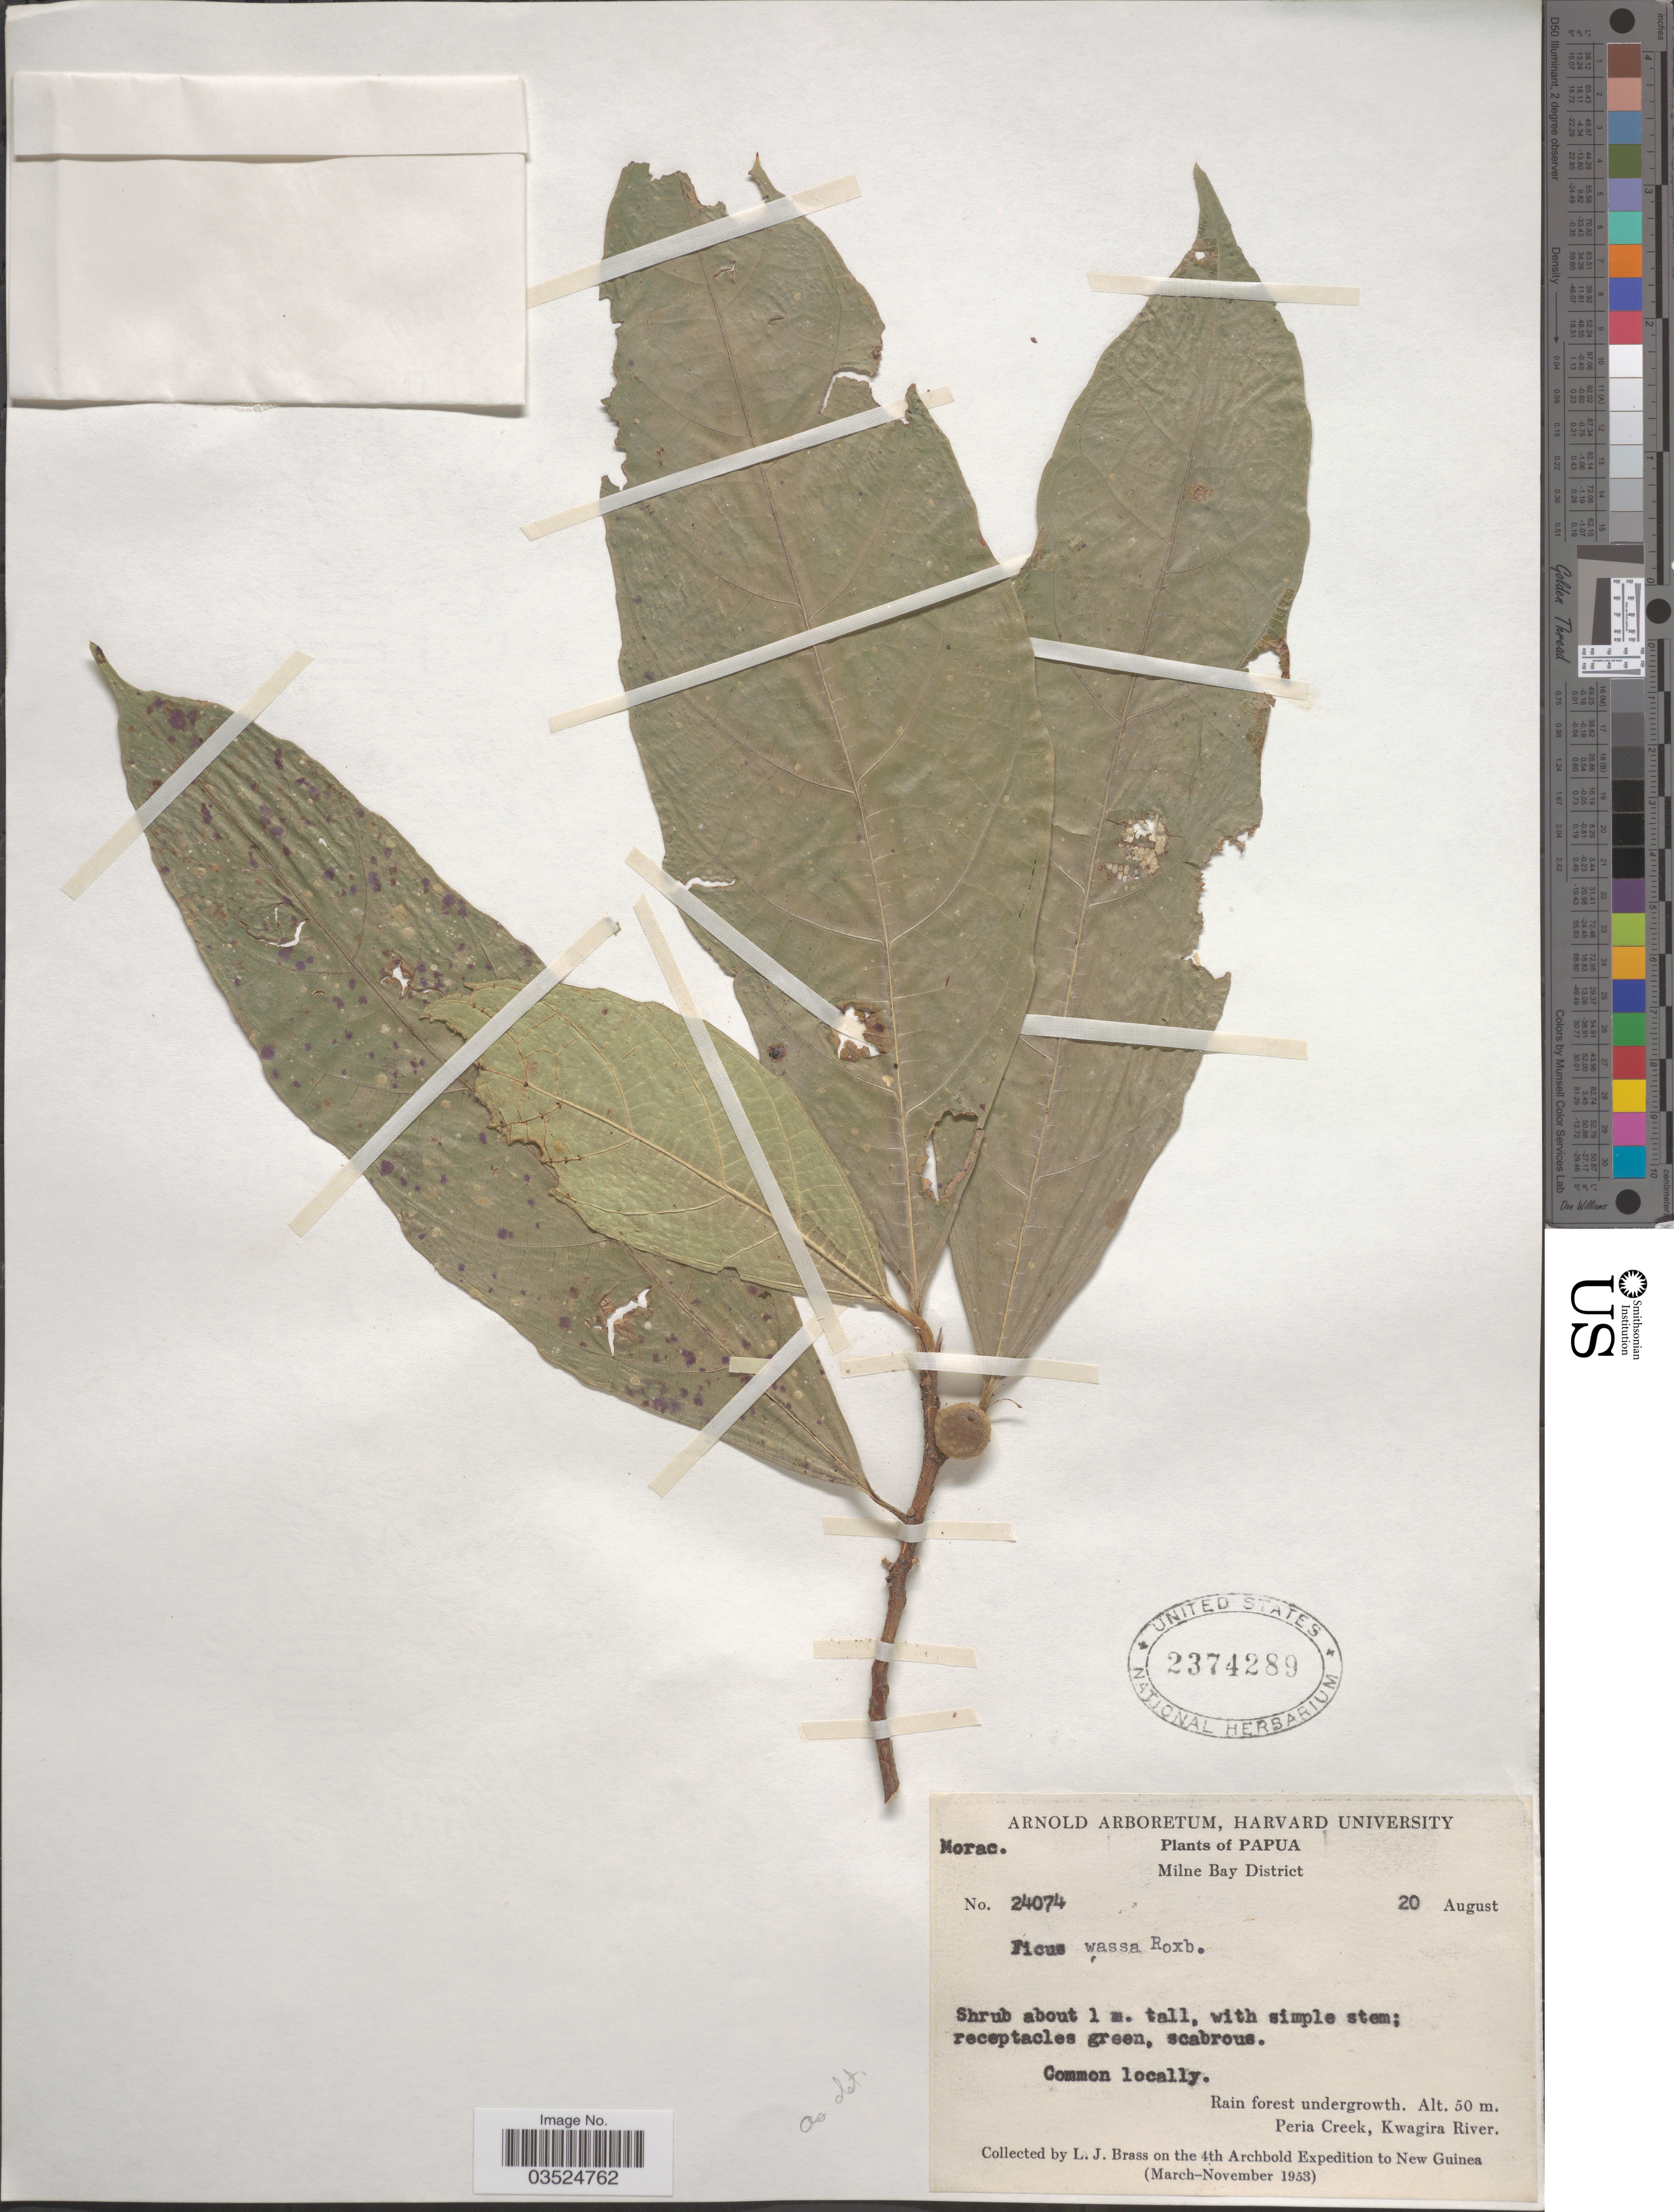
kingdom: Plantae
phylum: Tracheophyta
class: Magnoliopsida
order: Rosales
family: Moraceae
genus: Ficus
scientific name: Ficus wassa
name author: Roxb.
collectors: L. J. Brass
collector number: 24074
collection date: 1953-08-20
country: Papua New Guinea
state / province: Milne Bay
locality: Papua. Milne Bay District. Rain forest undergrowth. Peria Creek, Kwagira River. New Guinea.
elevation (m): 50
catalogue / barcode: US 2374289